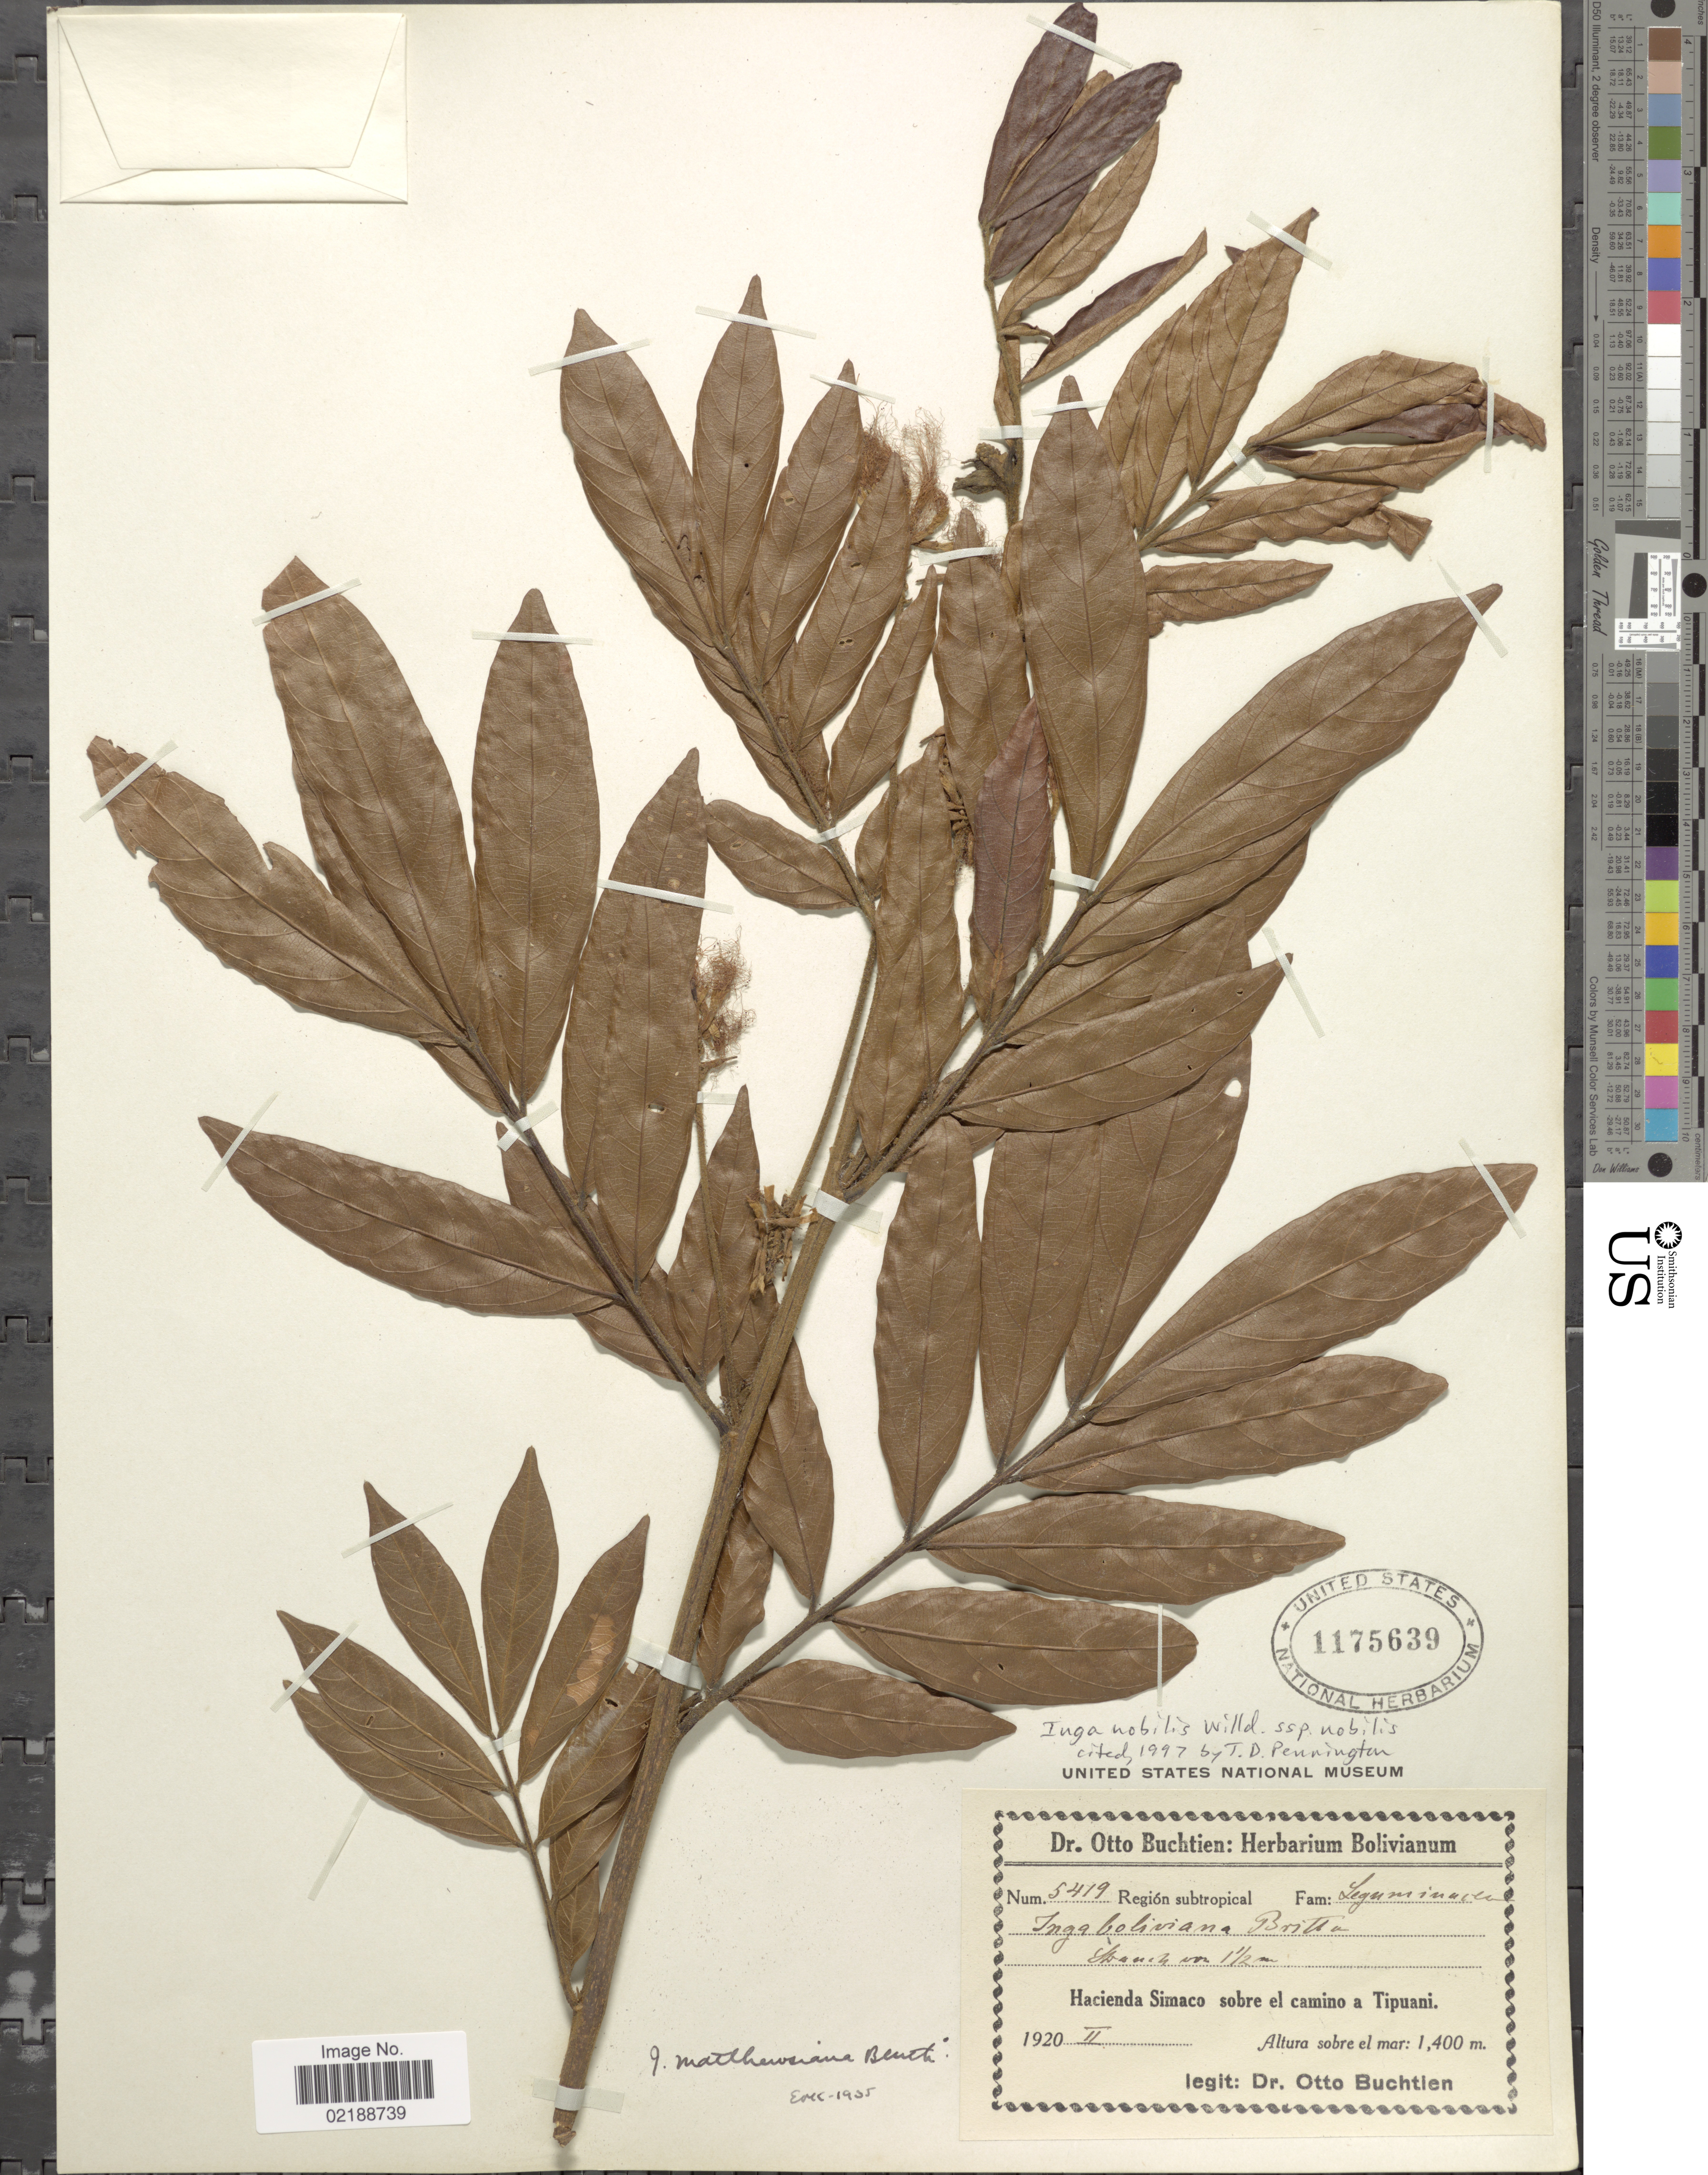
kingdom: Plantae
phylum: Tracheophyta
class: Magnoliopsida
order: Fabales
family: Fabaceae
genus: Inga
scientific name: Inga nobilis subsp. nobilis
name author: Willd.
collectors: O. Buchtien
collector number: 5419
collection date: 1920-02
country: Bolivia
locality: Hacienda Simaco sobre el camino a Tipuani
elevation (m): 1400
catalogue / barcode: US 1175639